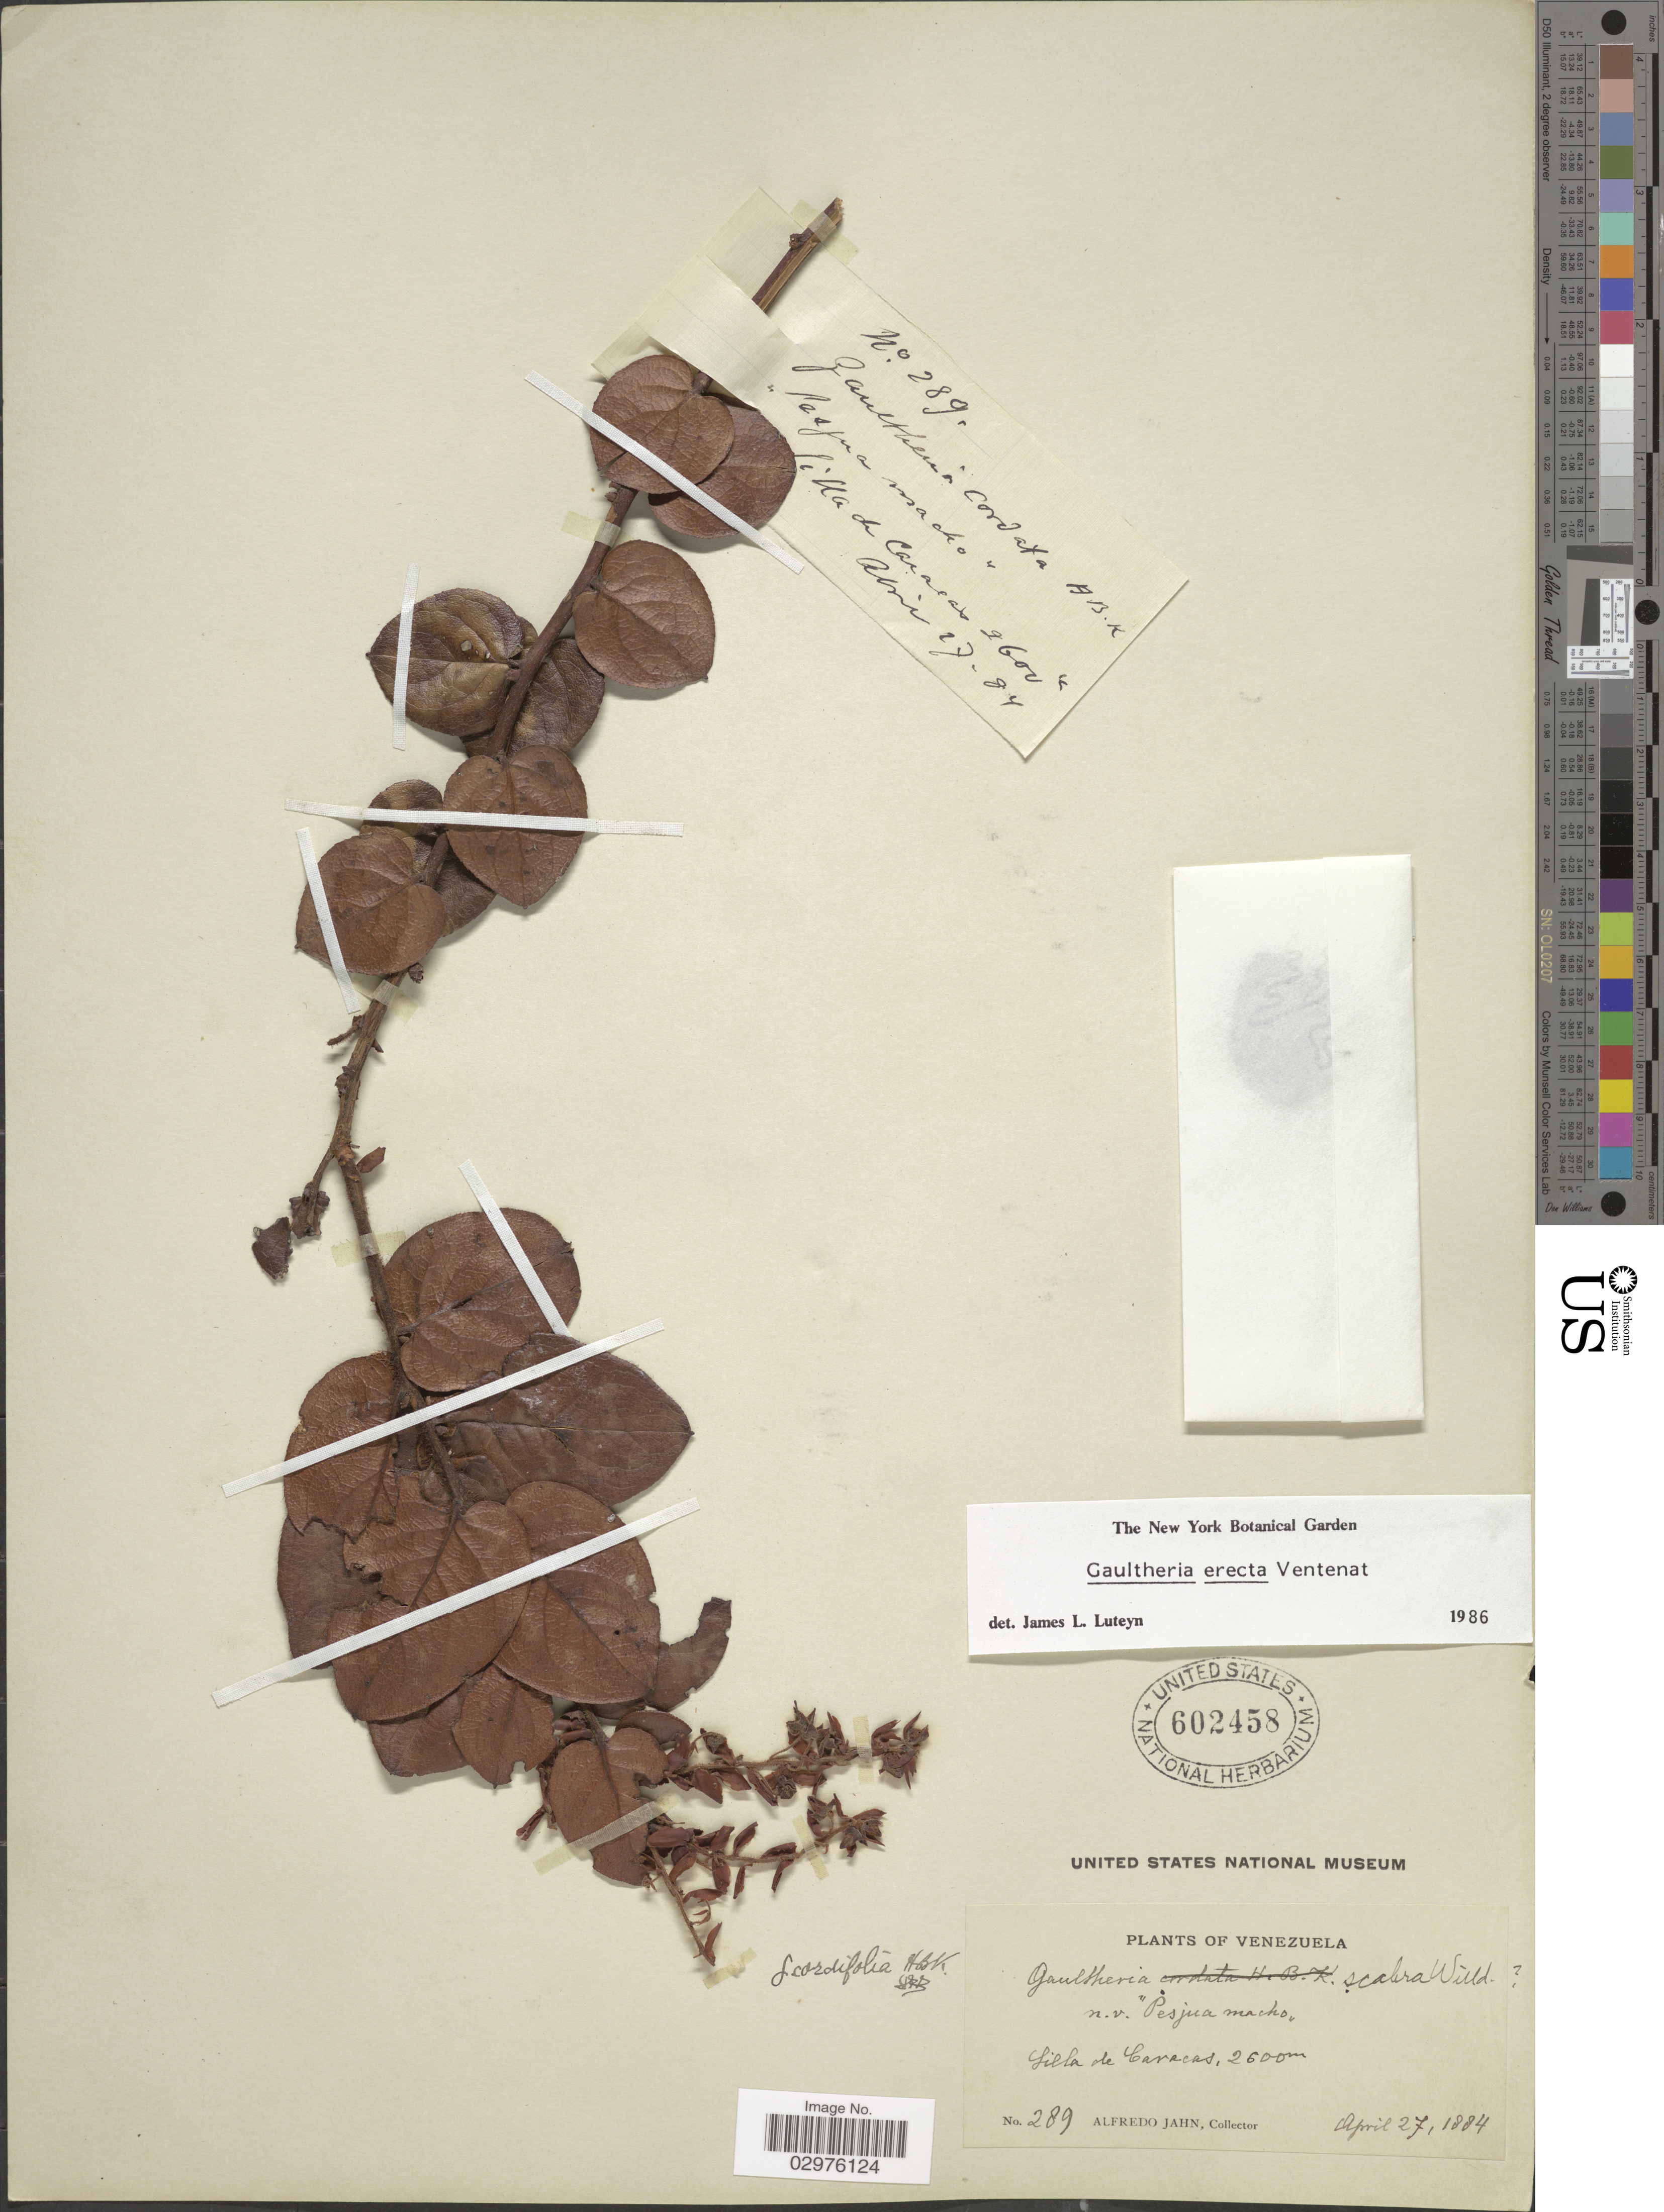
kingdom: Plantae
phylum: Tracheophyta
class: Magnoliopsida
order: Ericales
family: Ericaceae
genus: Gaultheria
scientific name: Gaultheria erecta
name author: Vent.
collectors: A. Jahn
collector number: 289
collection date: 1884-04-27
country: Venezuela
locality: Silla de Caracas.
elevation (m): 2600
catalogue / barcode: US 602458